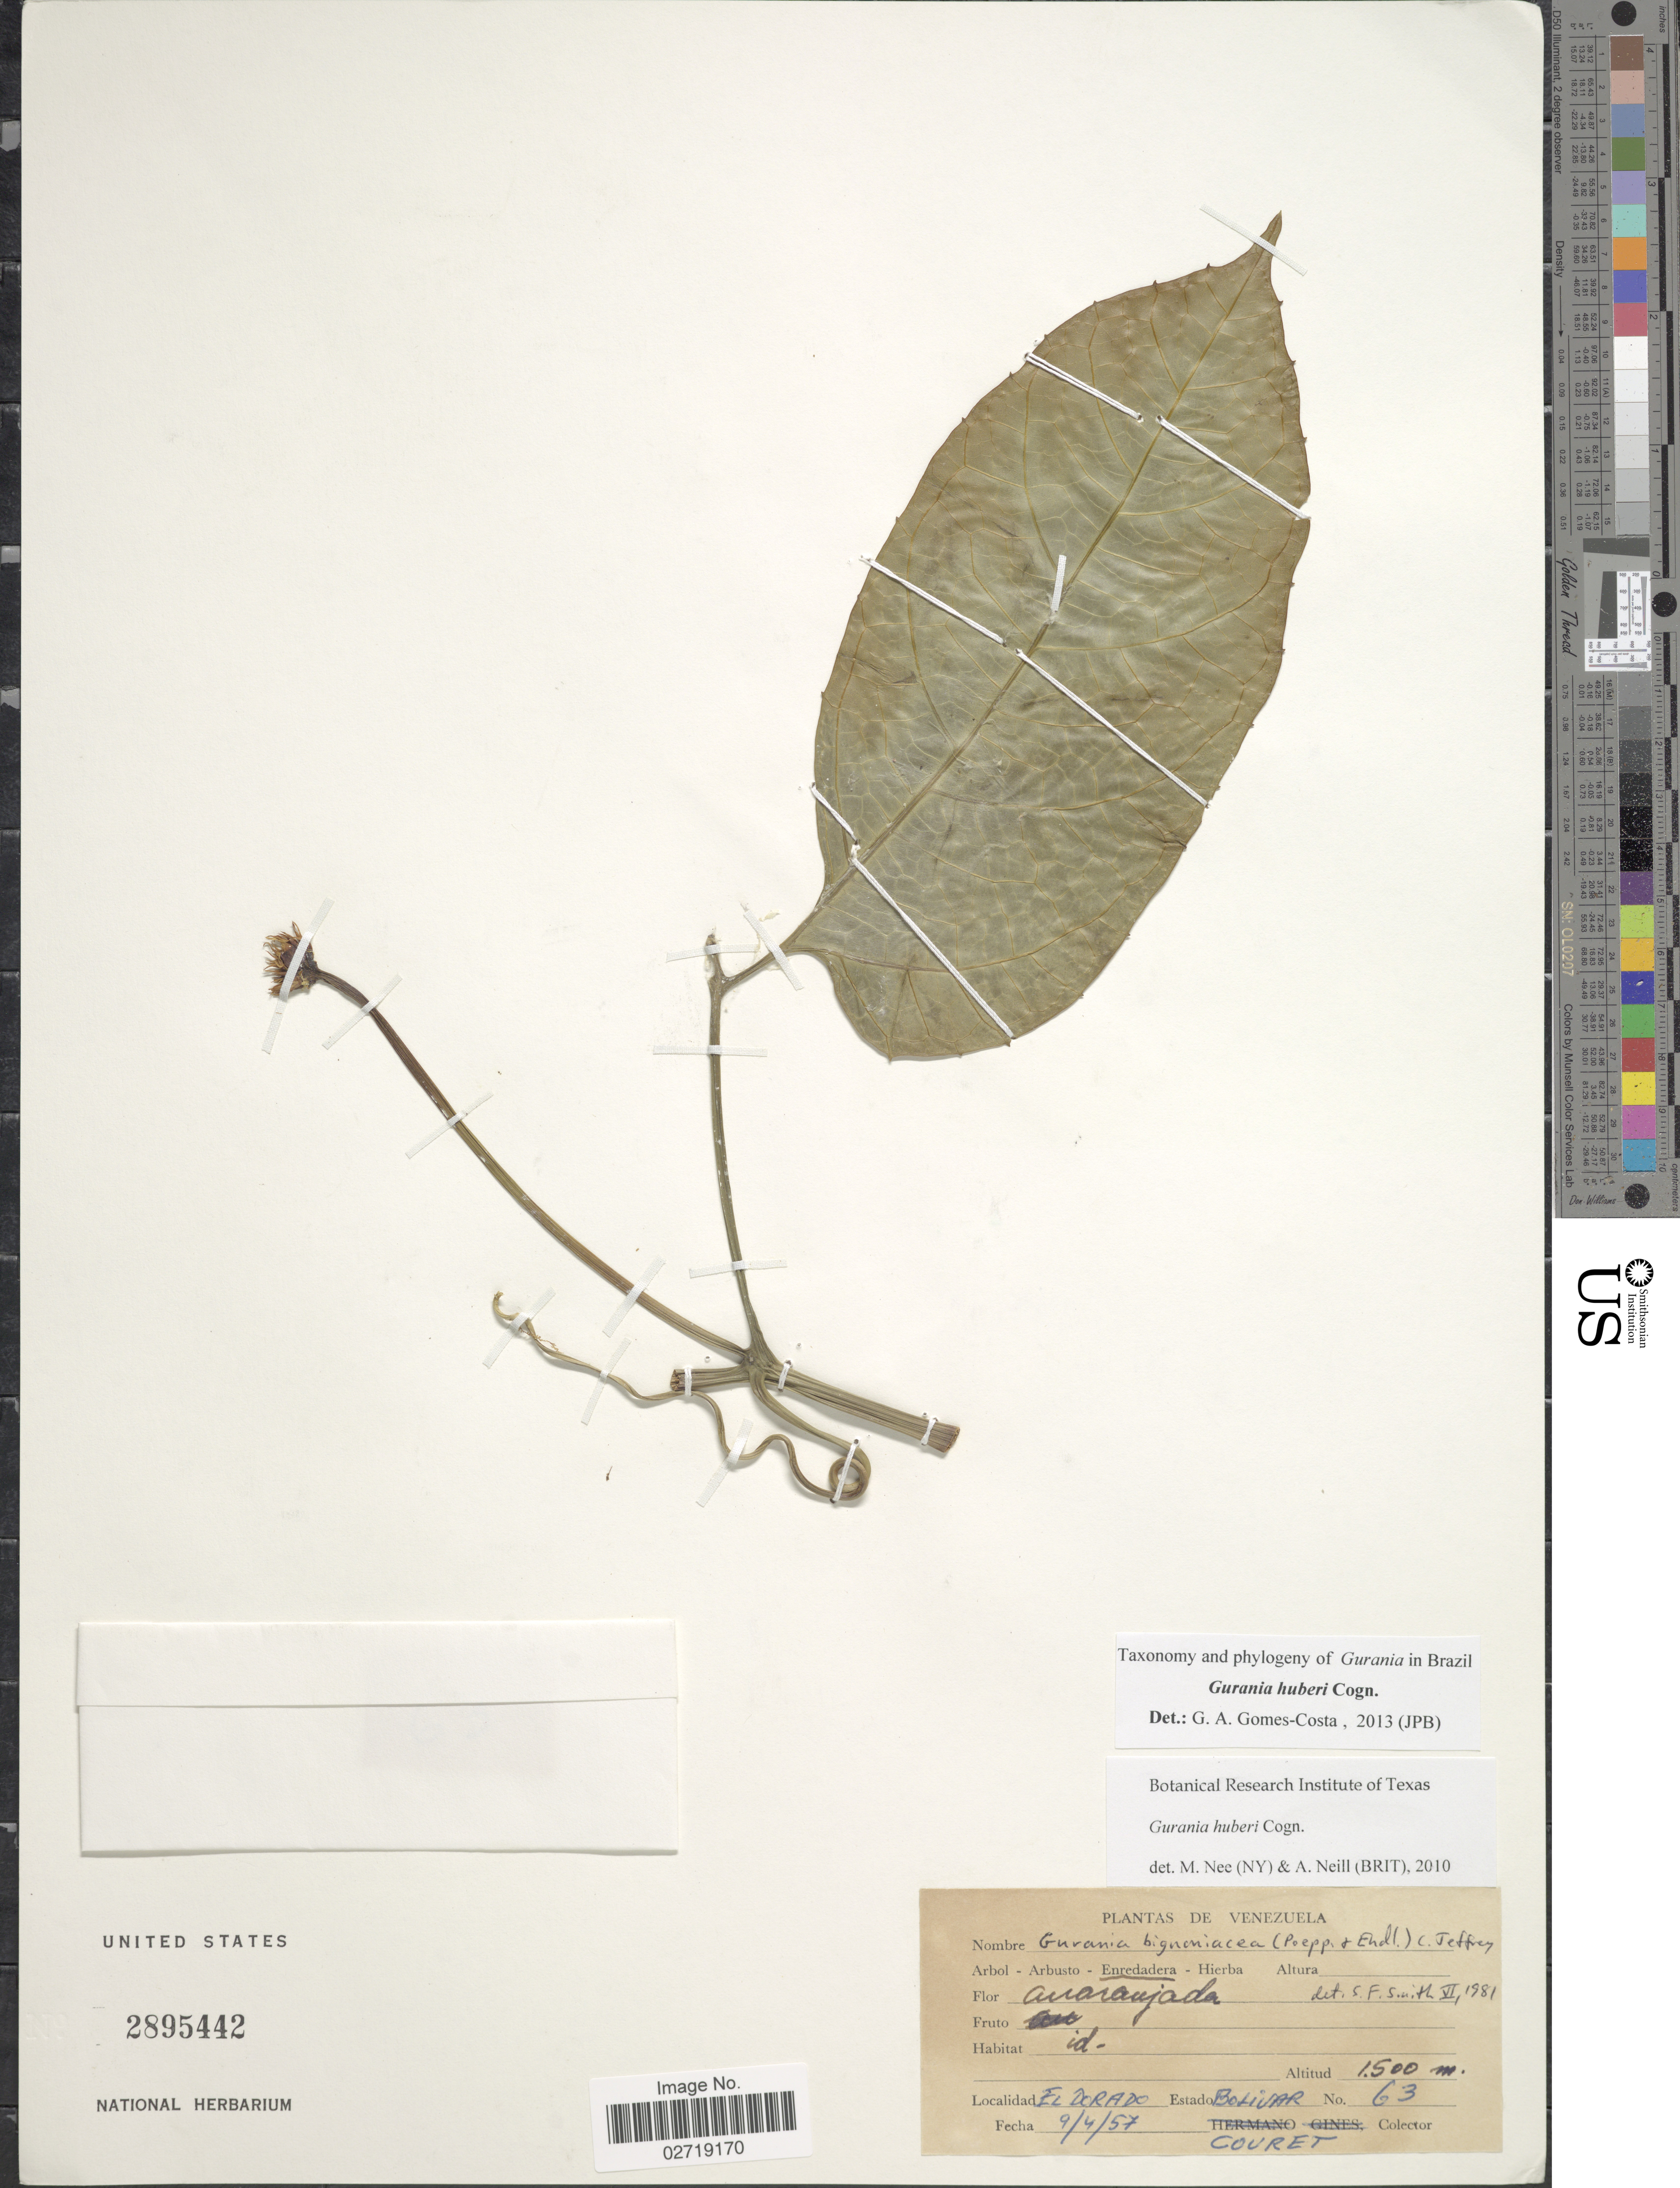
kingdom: Plantae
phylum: Tracheophyta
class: Magnoliopsida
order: Cucurbitales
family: Cucurbitaceae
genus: Gurania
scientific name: Gurania huberi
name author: Cogn.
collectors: -. Couret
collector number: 63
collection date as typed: Transcribed d/m/y: 9/4/57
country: Venezuela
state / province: Bolivar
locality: El Dorado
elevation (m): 1500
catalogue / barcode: US 2895442